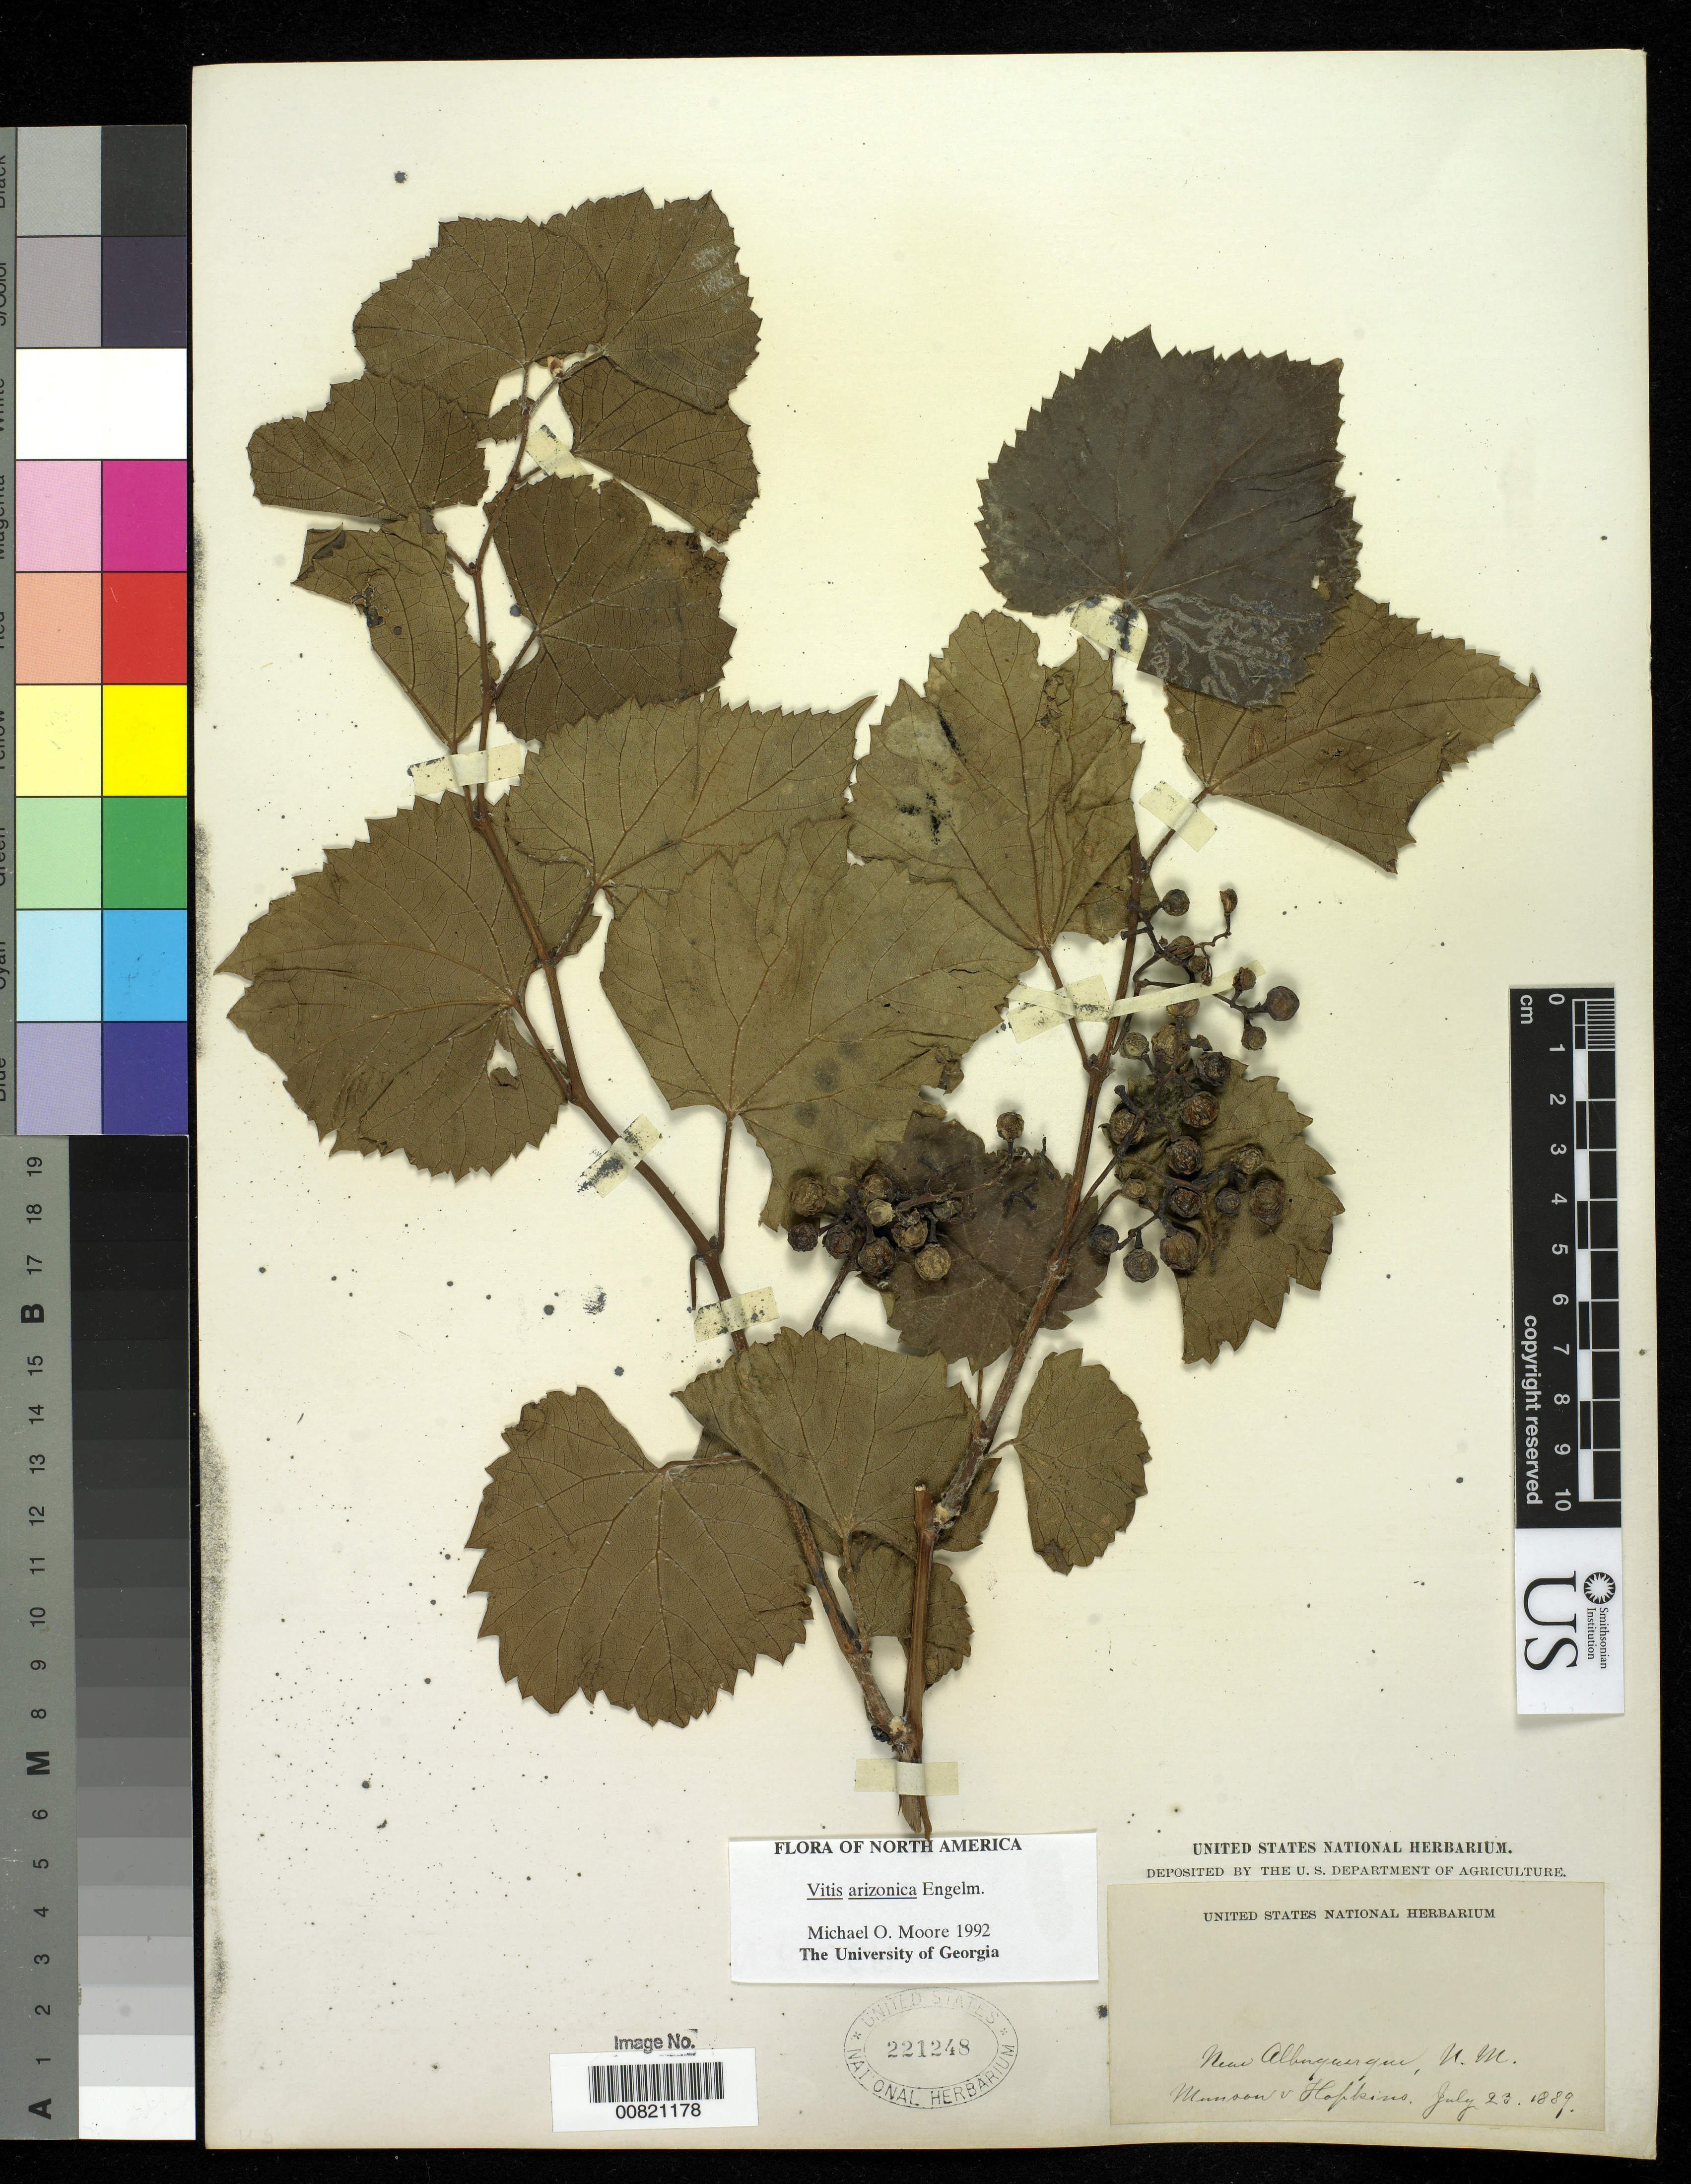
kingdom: Plantae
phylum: Tracheophyta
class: Magnoliopsida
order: Vitales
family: Vitaceae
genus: Vitis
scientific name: Vitis arizonica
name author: Engelm.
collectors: T. V. Munson & -- Hopkins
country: United States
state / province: New Mexico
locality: Newar Albuquerque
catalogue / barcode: US 221248